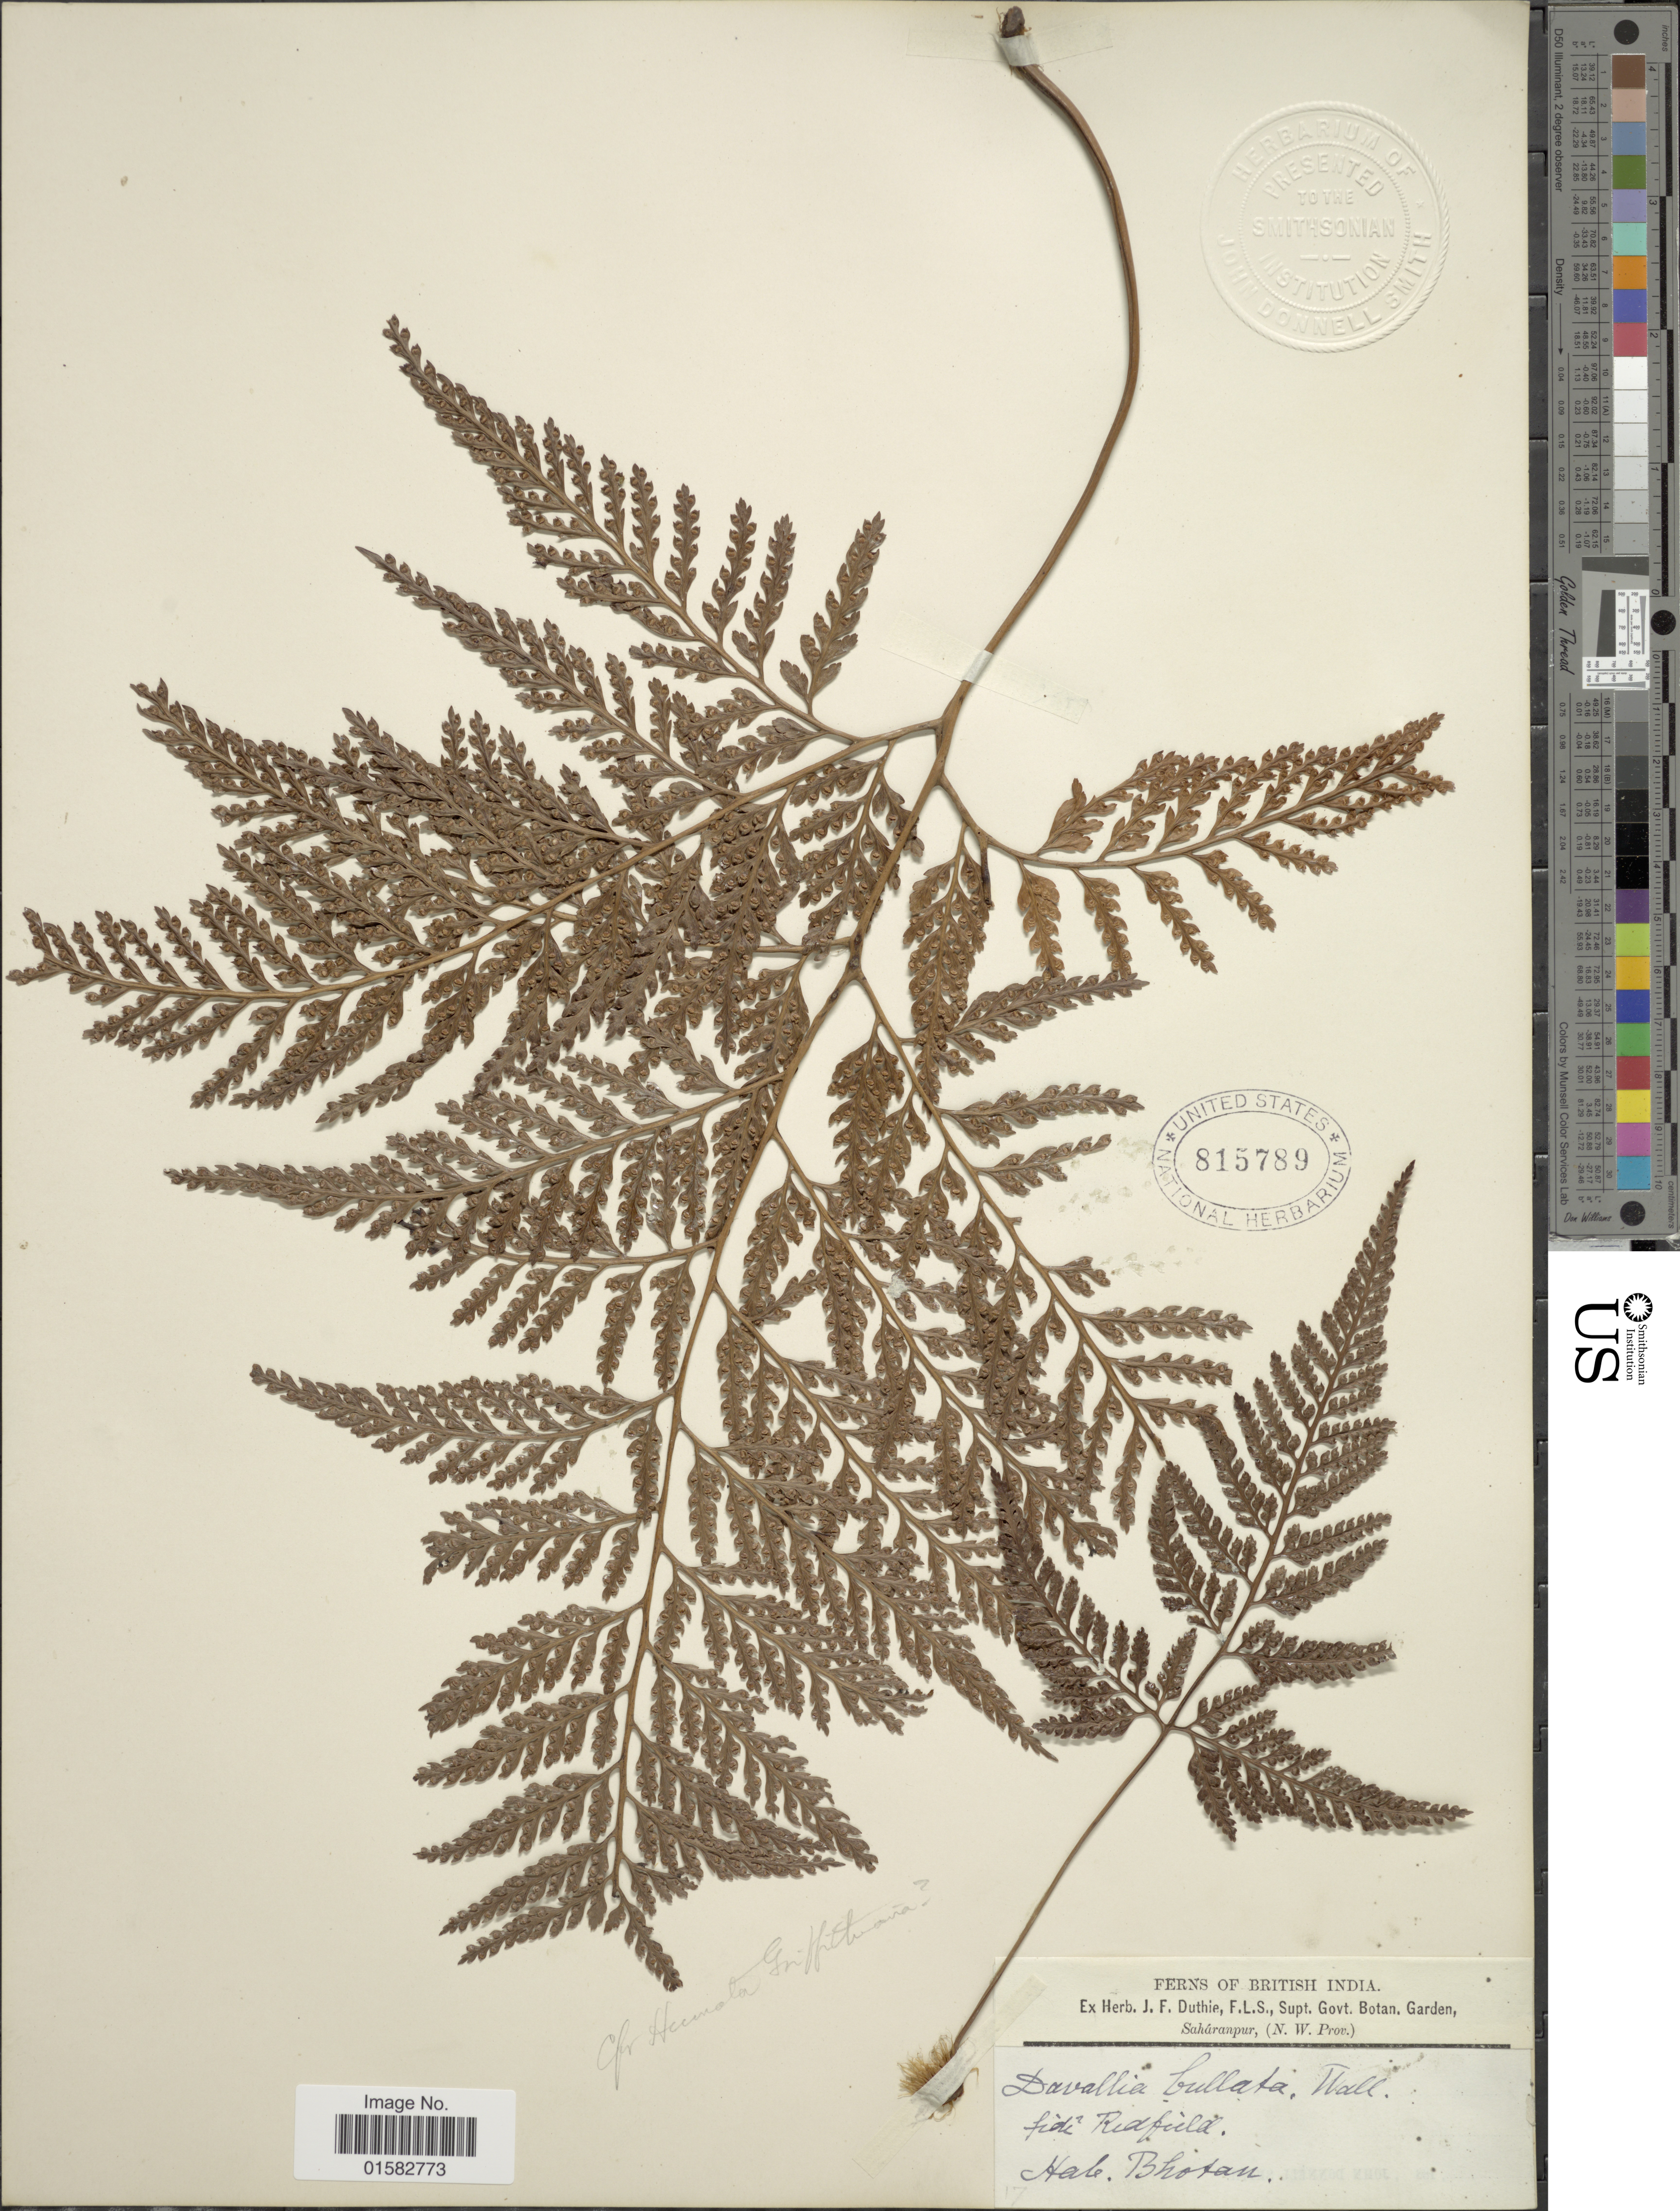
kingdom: Plantae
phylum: Tracheophyta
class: Polypodiopsida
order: Polypodiales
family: Davalliaceae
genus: Davallia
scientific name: Davallia griffithiana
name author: Hook.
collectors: ex herb. J. F. Duthie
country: Bhutan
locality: British India, Saharanpur, ( N.W.Prov ), Ridfield, Bhotan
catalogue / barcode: US 815789